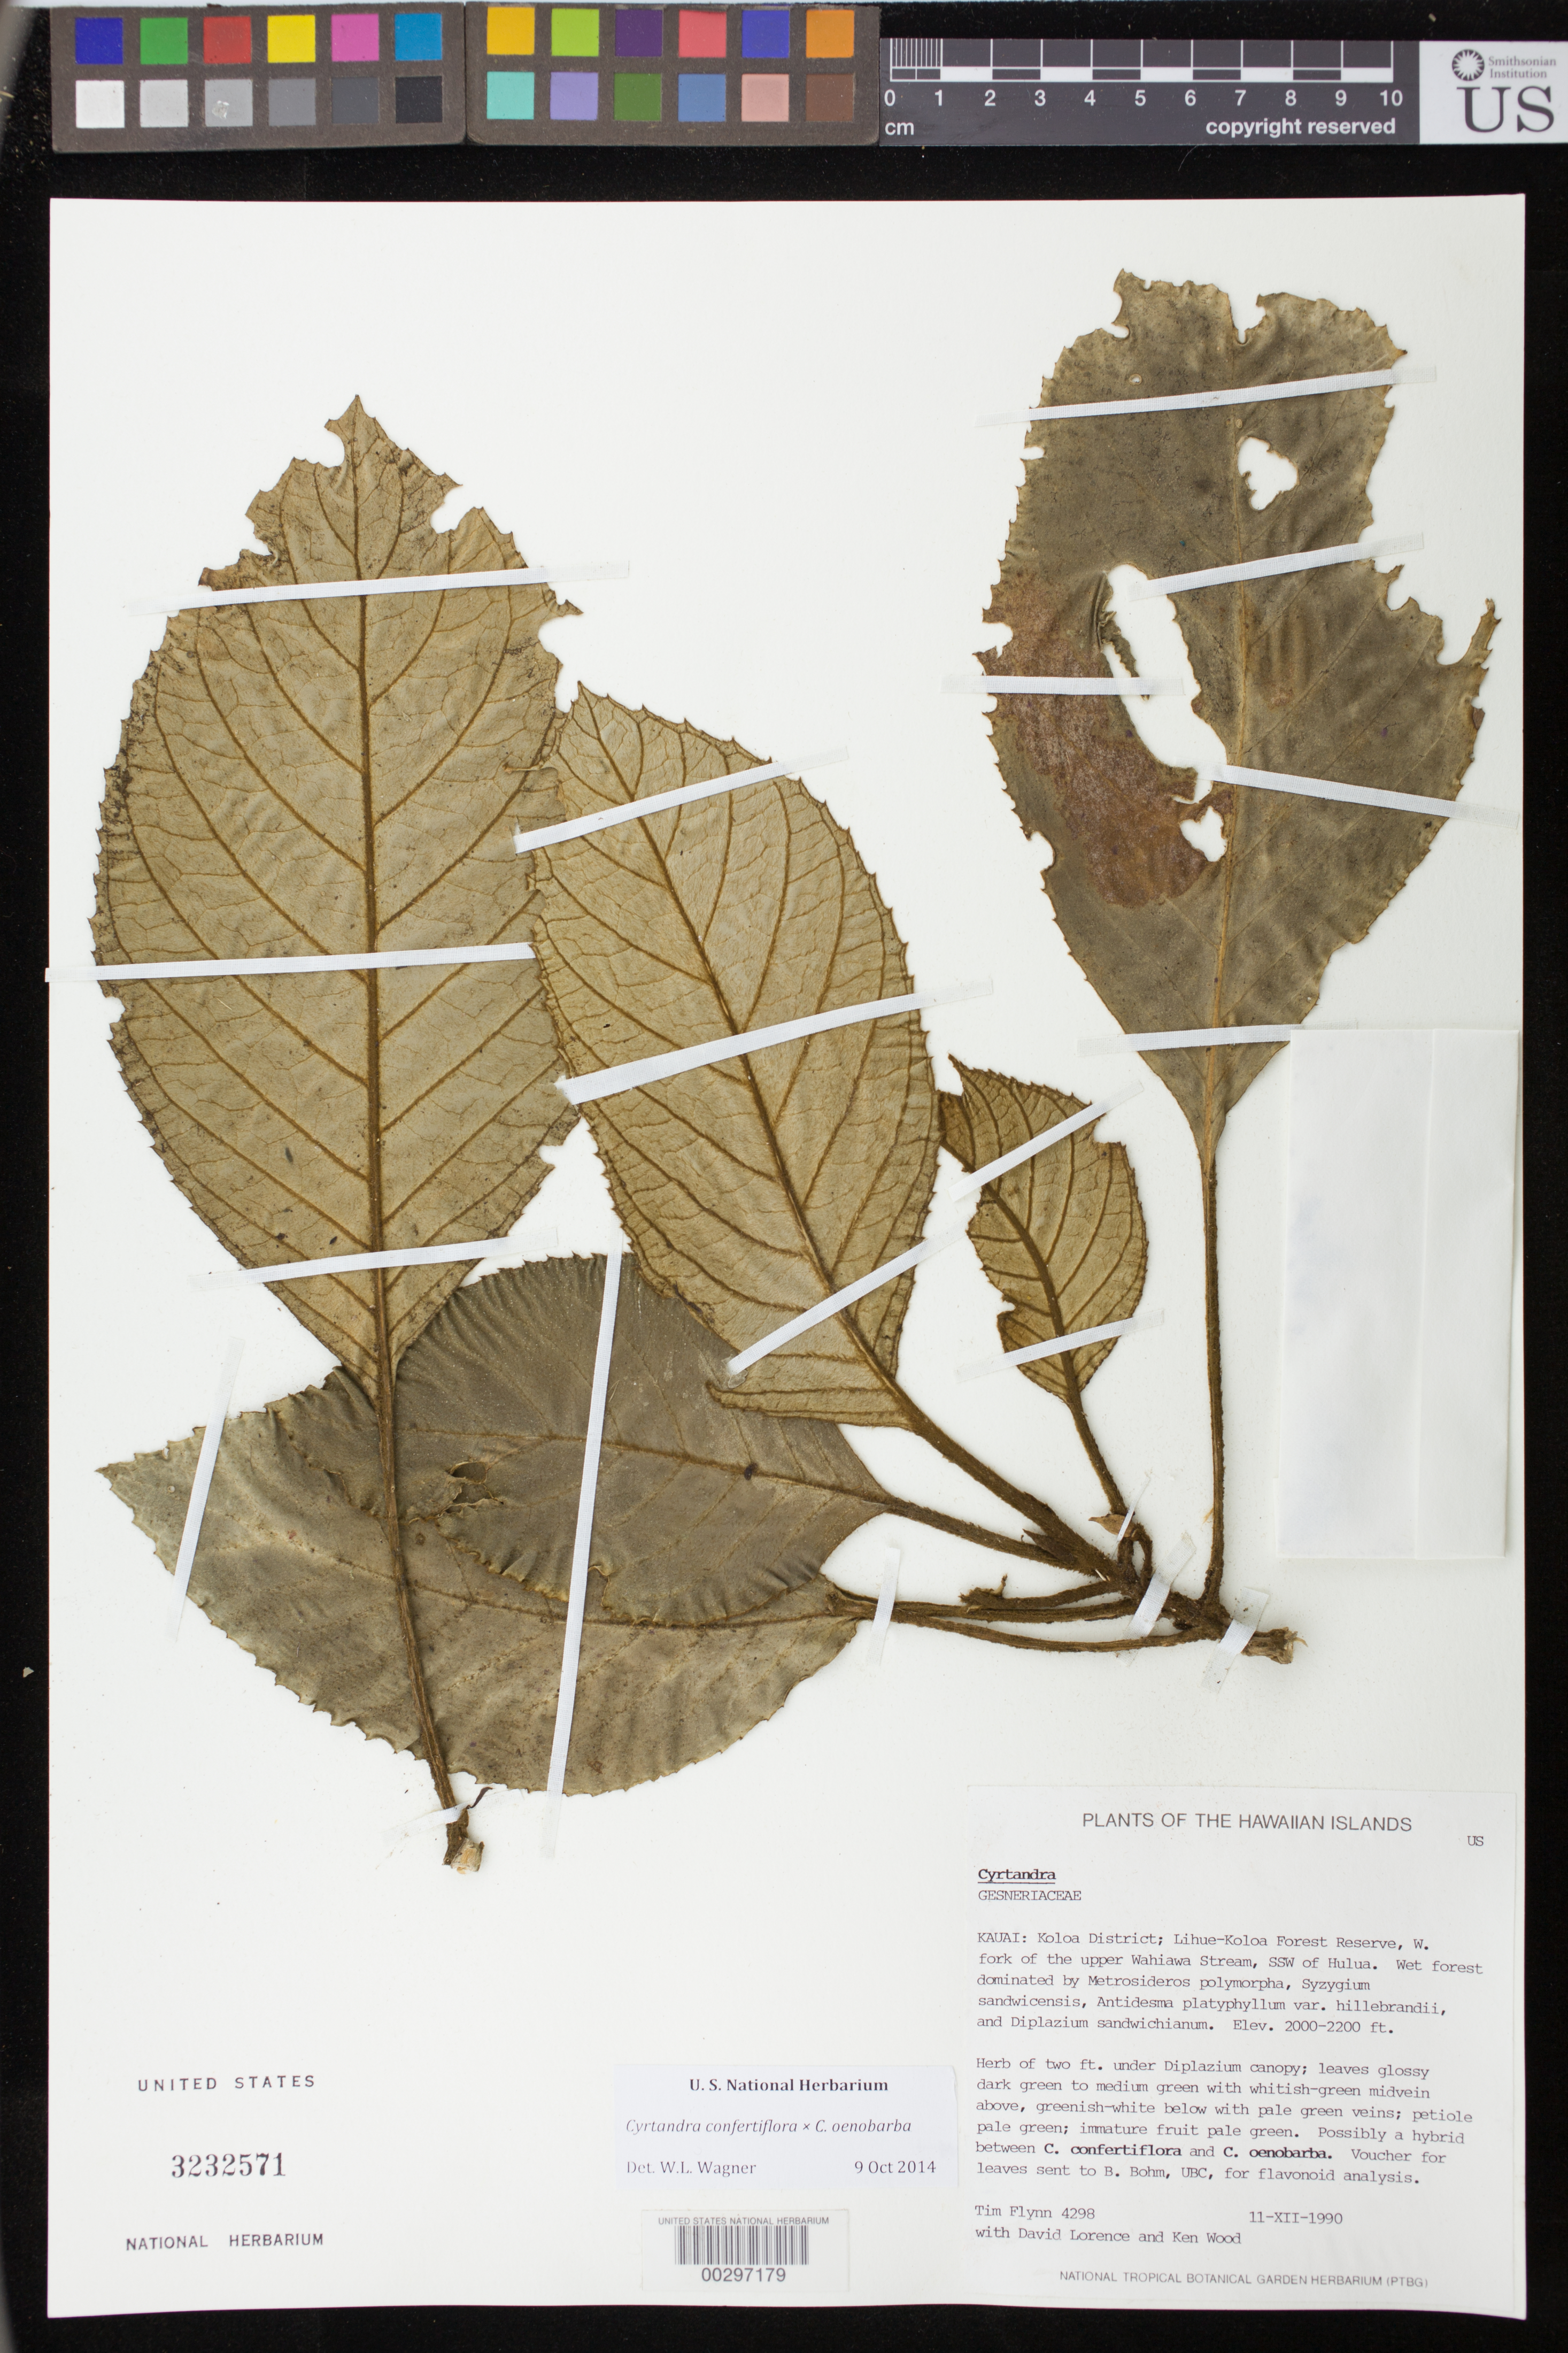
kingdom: Plantae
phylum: Tracheophyta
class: Magnoliopsida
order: Lamiales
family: Gesneriaceae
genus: Cyrtandra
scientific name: Cyrtandra confertiflora x C. oenobarba H. Mann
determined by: Wagner, W. L., (BOT), Smithsonian Institution - National Museum of Natural History (UNITED STATES)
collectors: T. W. Flynn, D. Lorence & K. R. Wood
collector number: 4298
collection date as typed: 11 Dec 1990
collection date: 1990-12-11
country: United States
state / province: Hawaii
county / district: Kauai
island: Kaua'i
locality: Koloa District, Lihue-Koloa Forest Reserve, W. fork of the upper Wahiawa Stream, SSW of Hulua.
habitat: Wet forest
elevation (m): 610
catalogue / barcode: US 3232571